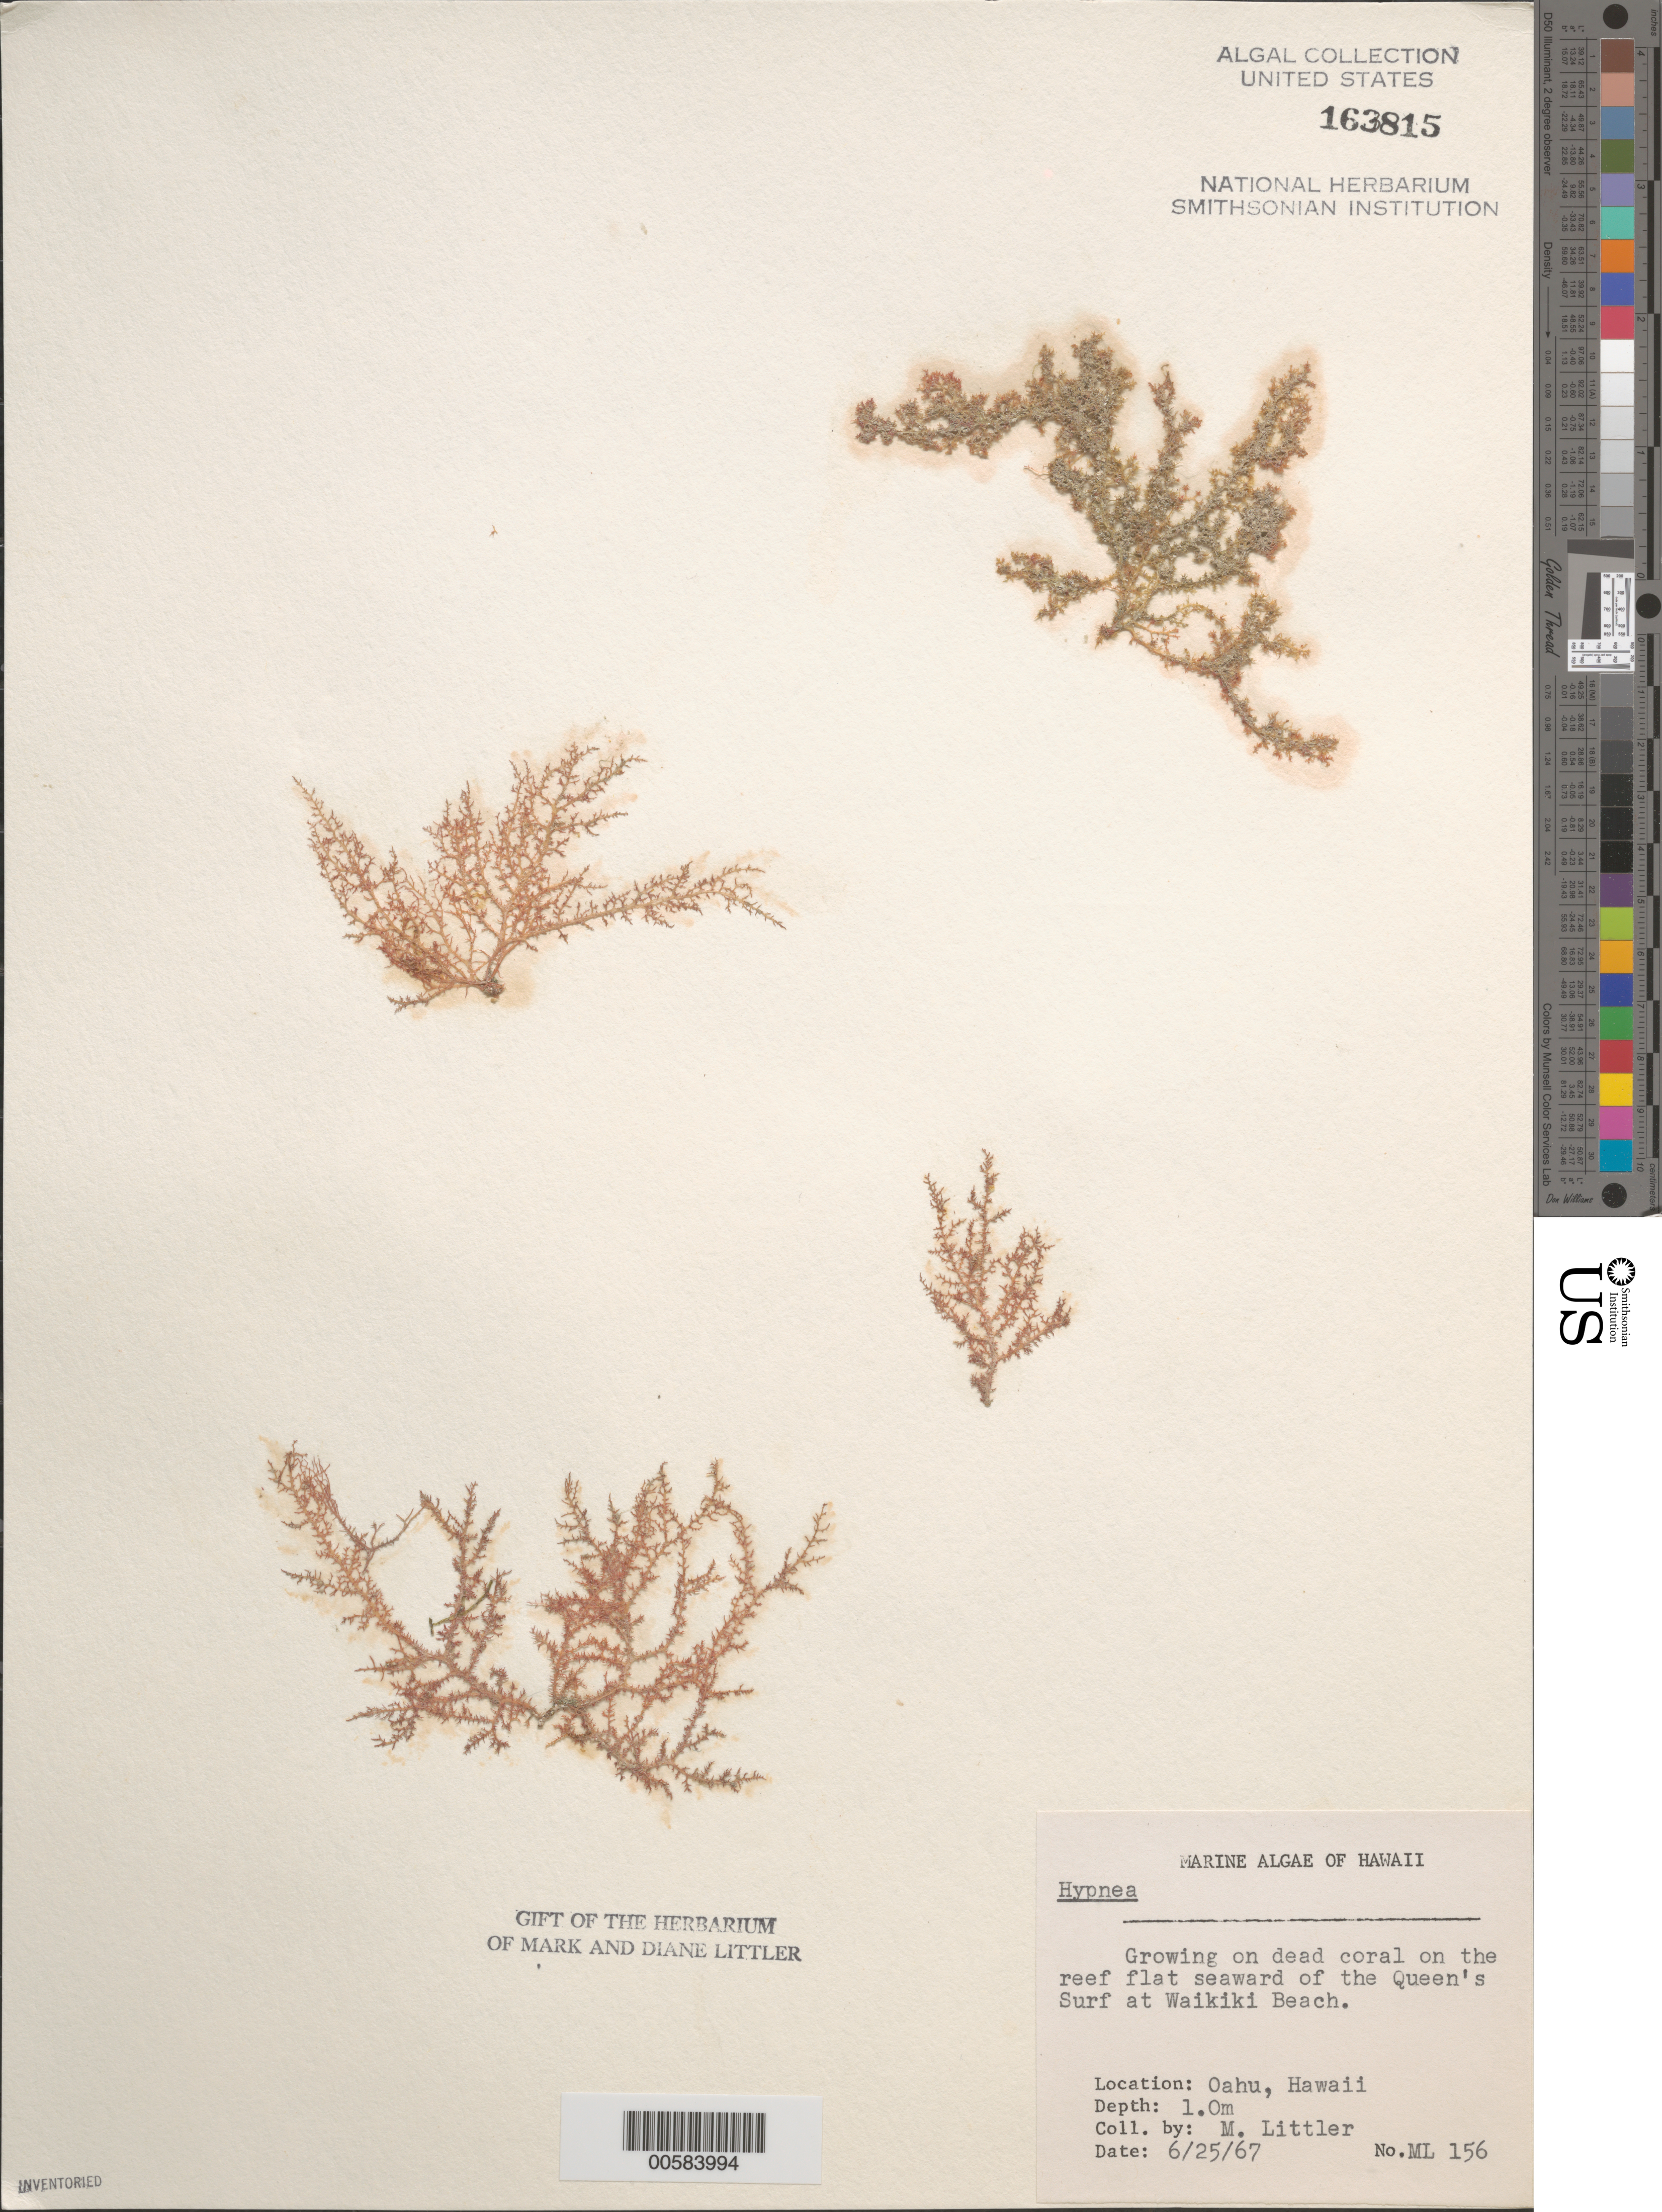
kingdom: Plantae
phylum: Rhodophyta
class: Florideophyceae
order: Gigartinales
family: Cystocloniaceae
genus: Hypnea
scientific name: Hypnea sp.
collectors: M. M. Littler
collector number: ML 156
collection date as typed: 25 Jun 1967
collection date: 1967-06-25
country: United States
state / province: Hawaii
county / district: Honolulu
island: Oahu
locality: Waikiki Beach near Queen's Surf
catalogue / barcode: US 163815